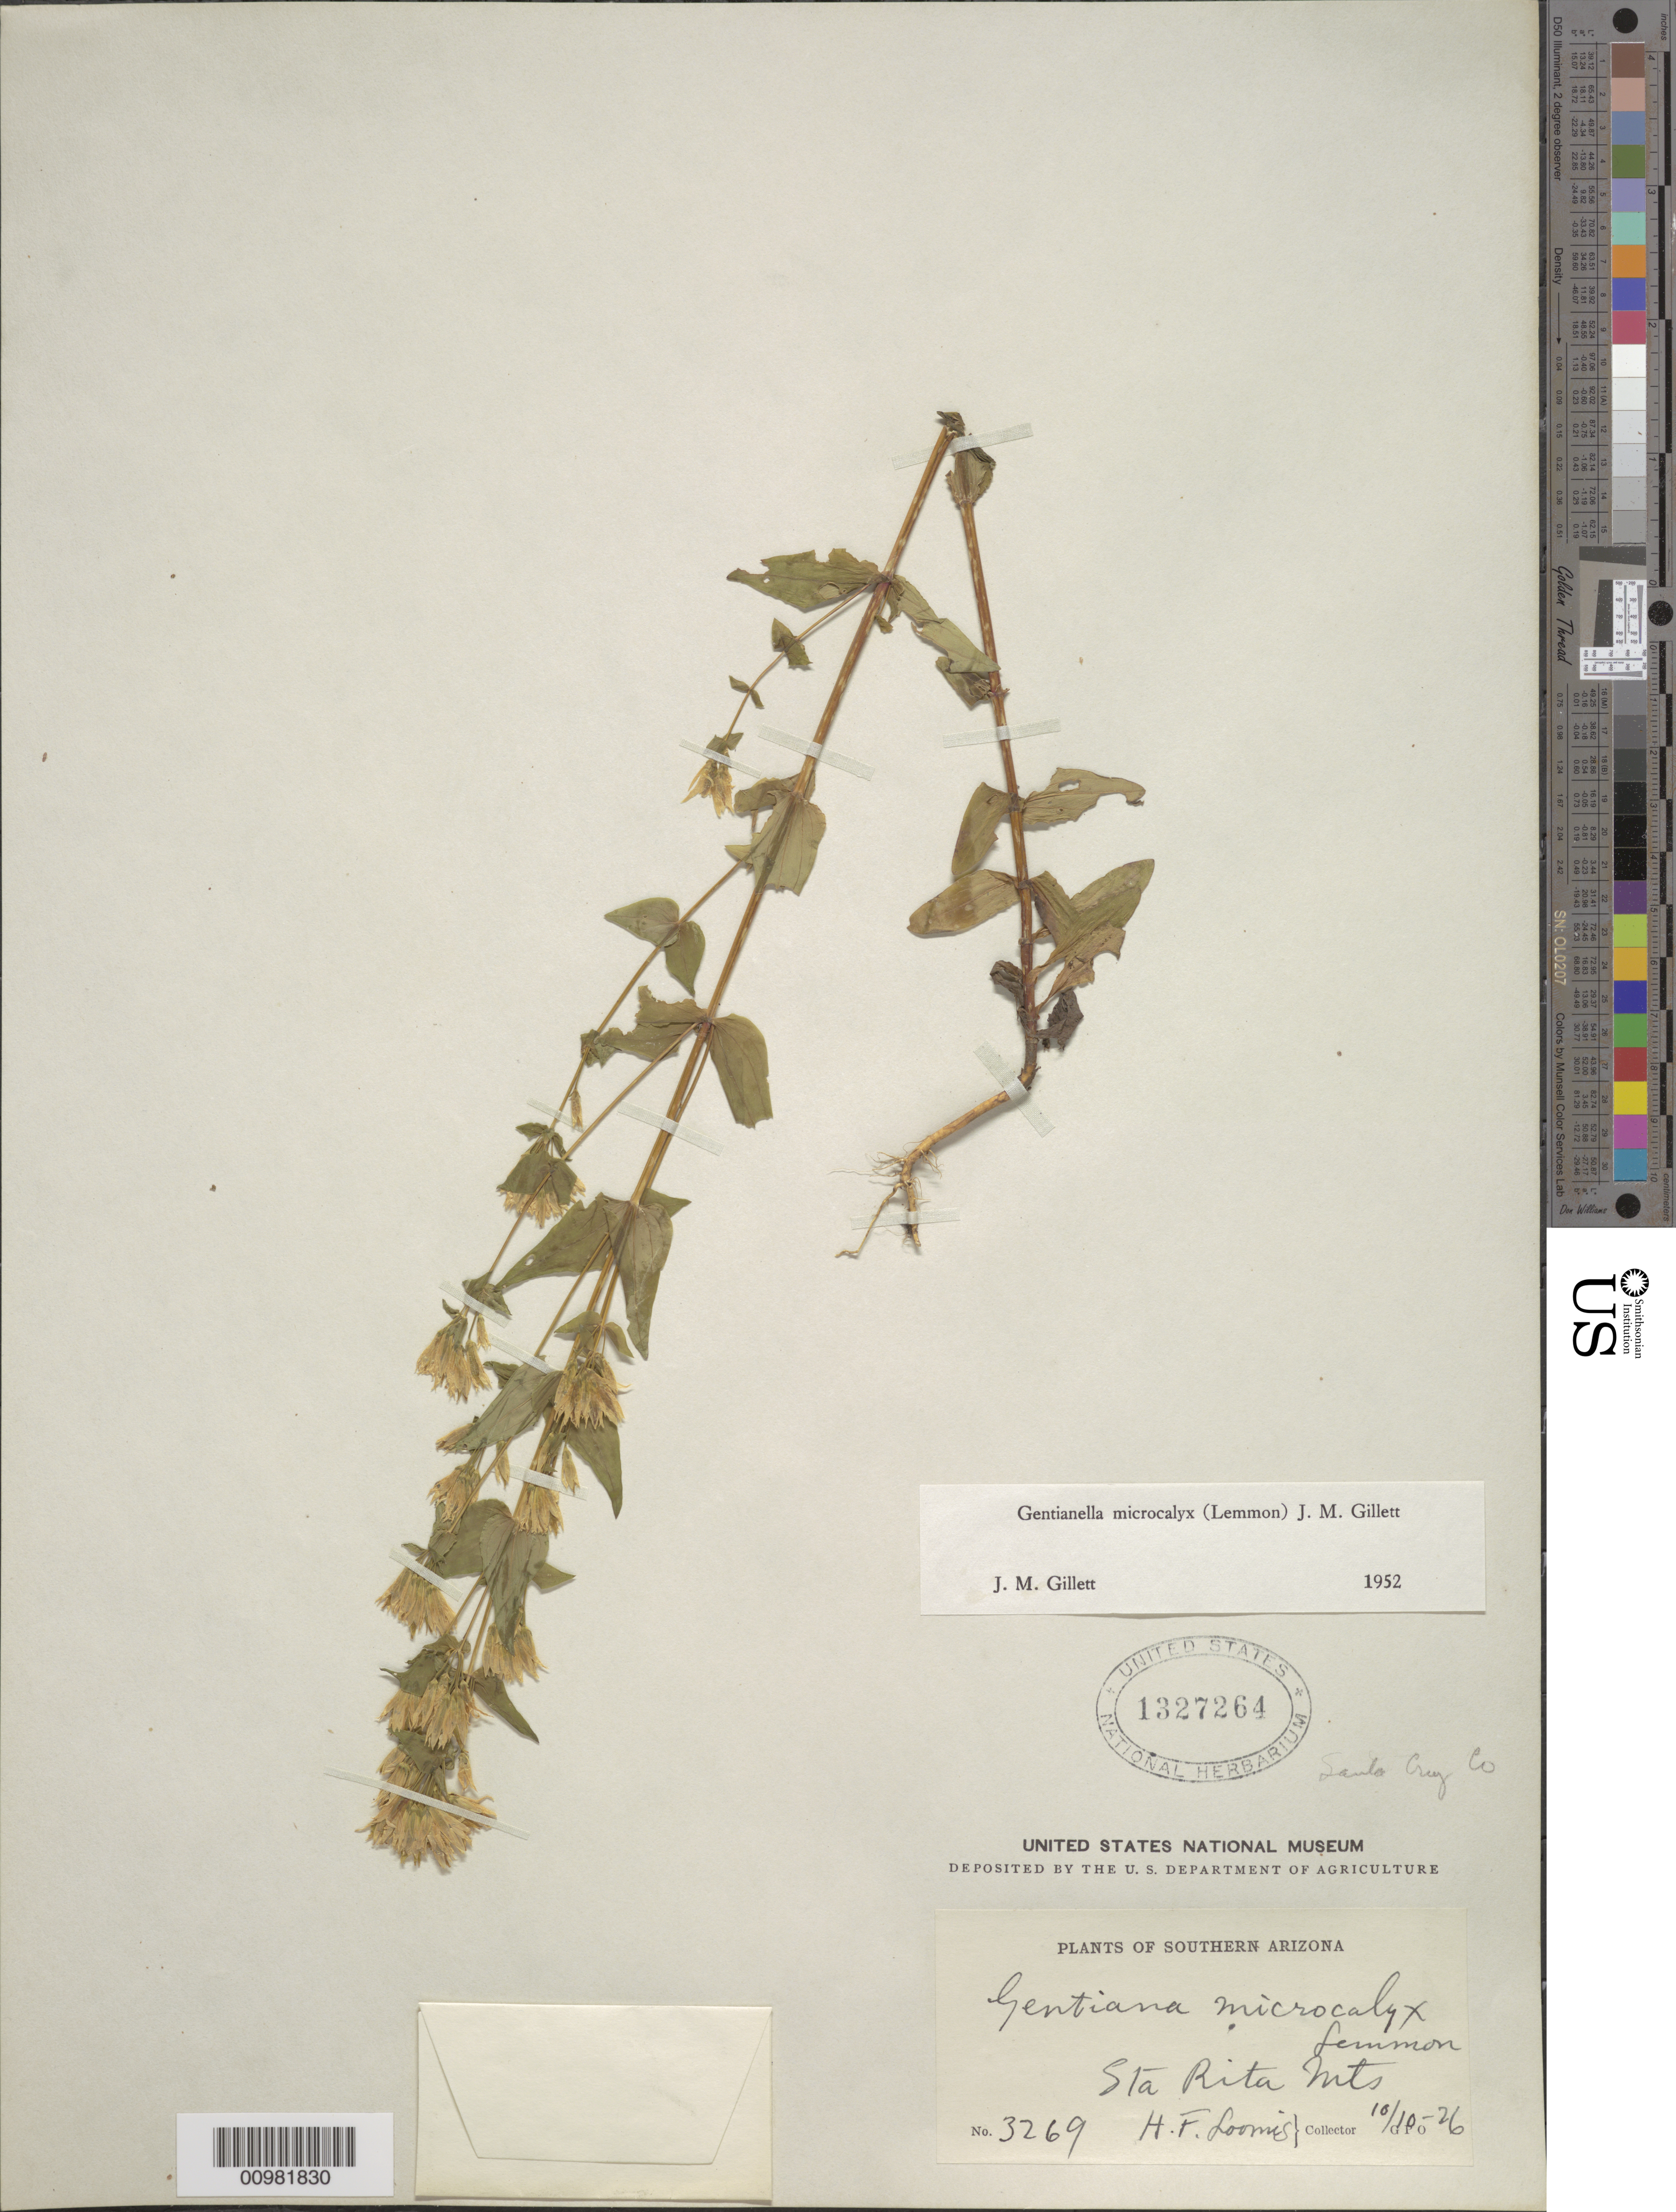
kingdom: Plantae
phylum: Tracheophyta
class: Magnoliopsida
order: Gentianales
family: Gentianaceae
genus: Gentianella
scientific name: Gentianella microcalyx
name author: (Lemmon) J.M. Gillet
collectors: H. F. Loomis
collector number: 3269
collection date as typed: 10 Oct 1926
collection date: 1926-10-10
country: United States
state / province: Arizona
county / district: Santa Cruz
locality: Santa Rita Mts.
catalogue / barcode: US 1327264